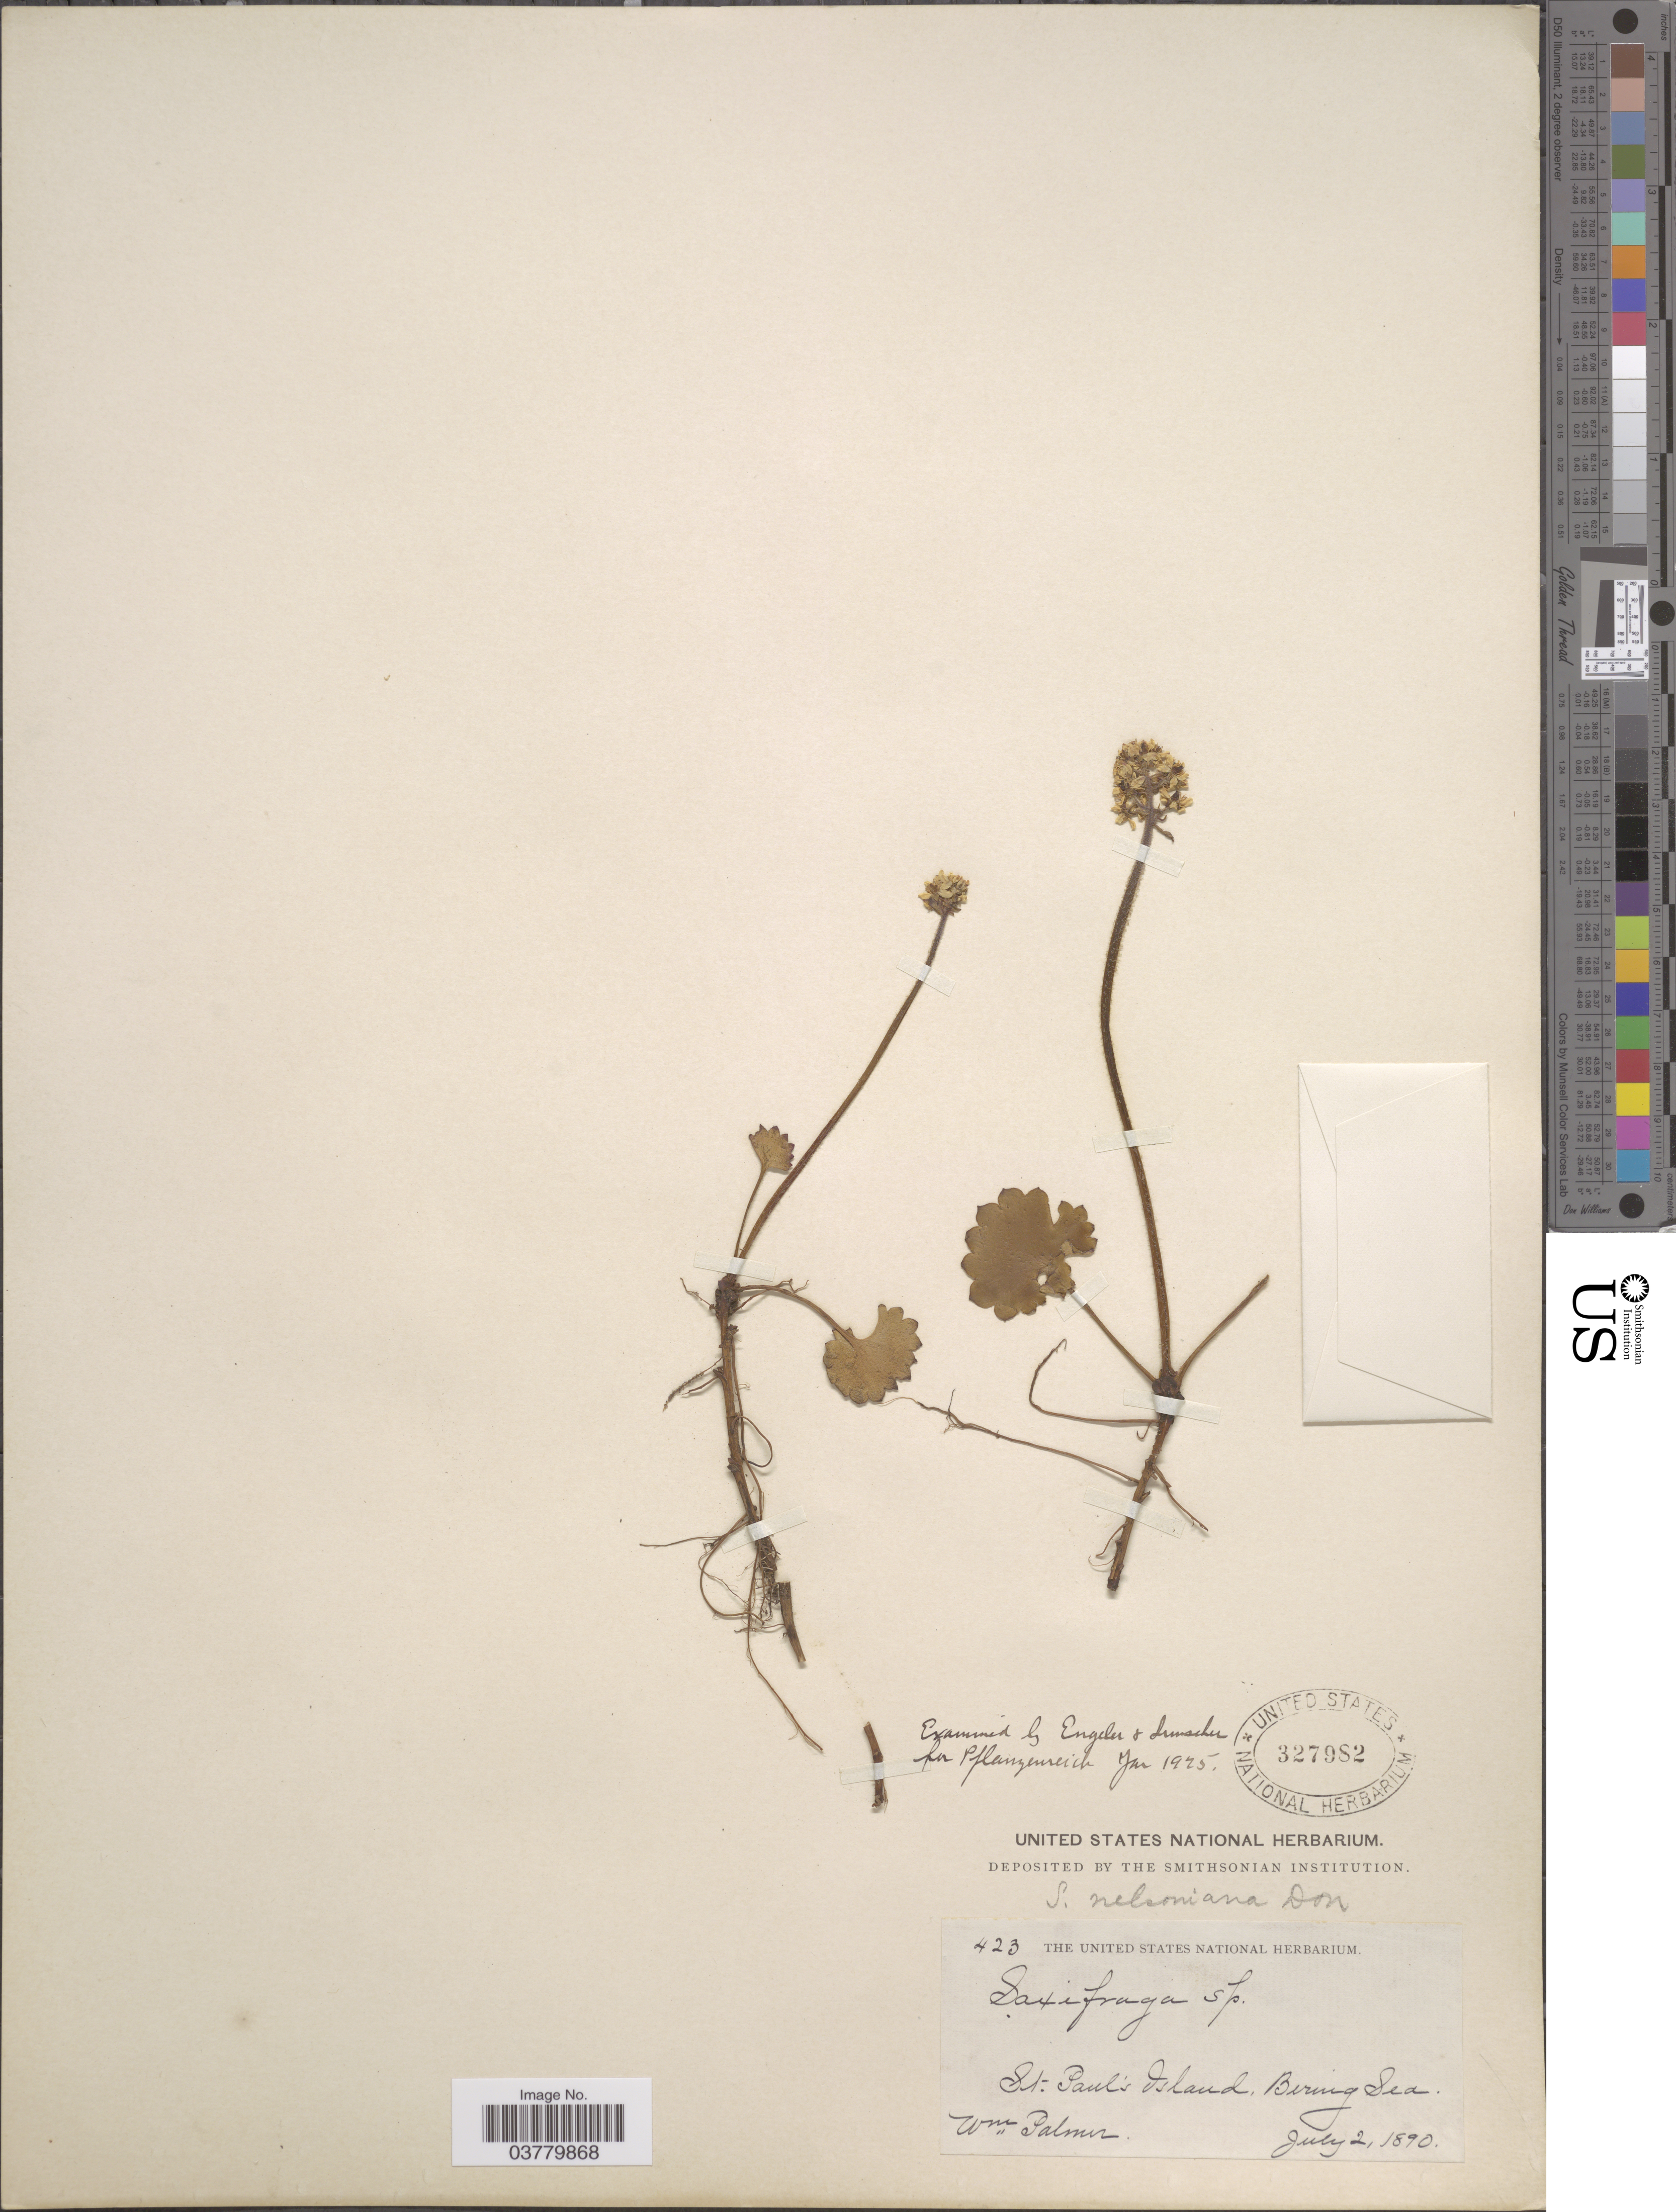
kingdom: Plantae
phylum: Tracheophyta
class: Magnoliopsida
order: Saxifragales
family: Saxifragaceae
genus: Micranthes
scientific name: Micranthes nelsoniana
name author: (D. Don) Small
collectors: W. Palmer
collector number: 423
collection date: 1890-07-02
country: United States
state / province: Alaska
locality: St. Paul's Island, Bering Sea.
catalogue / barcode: US 327982